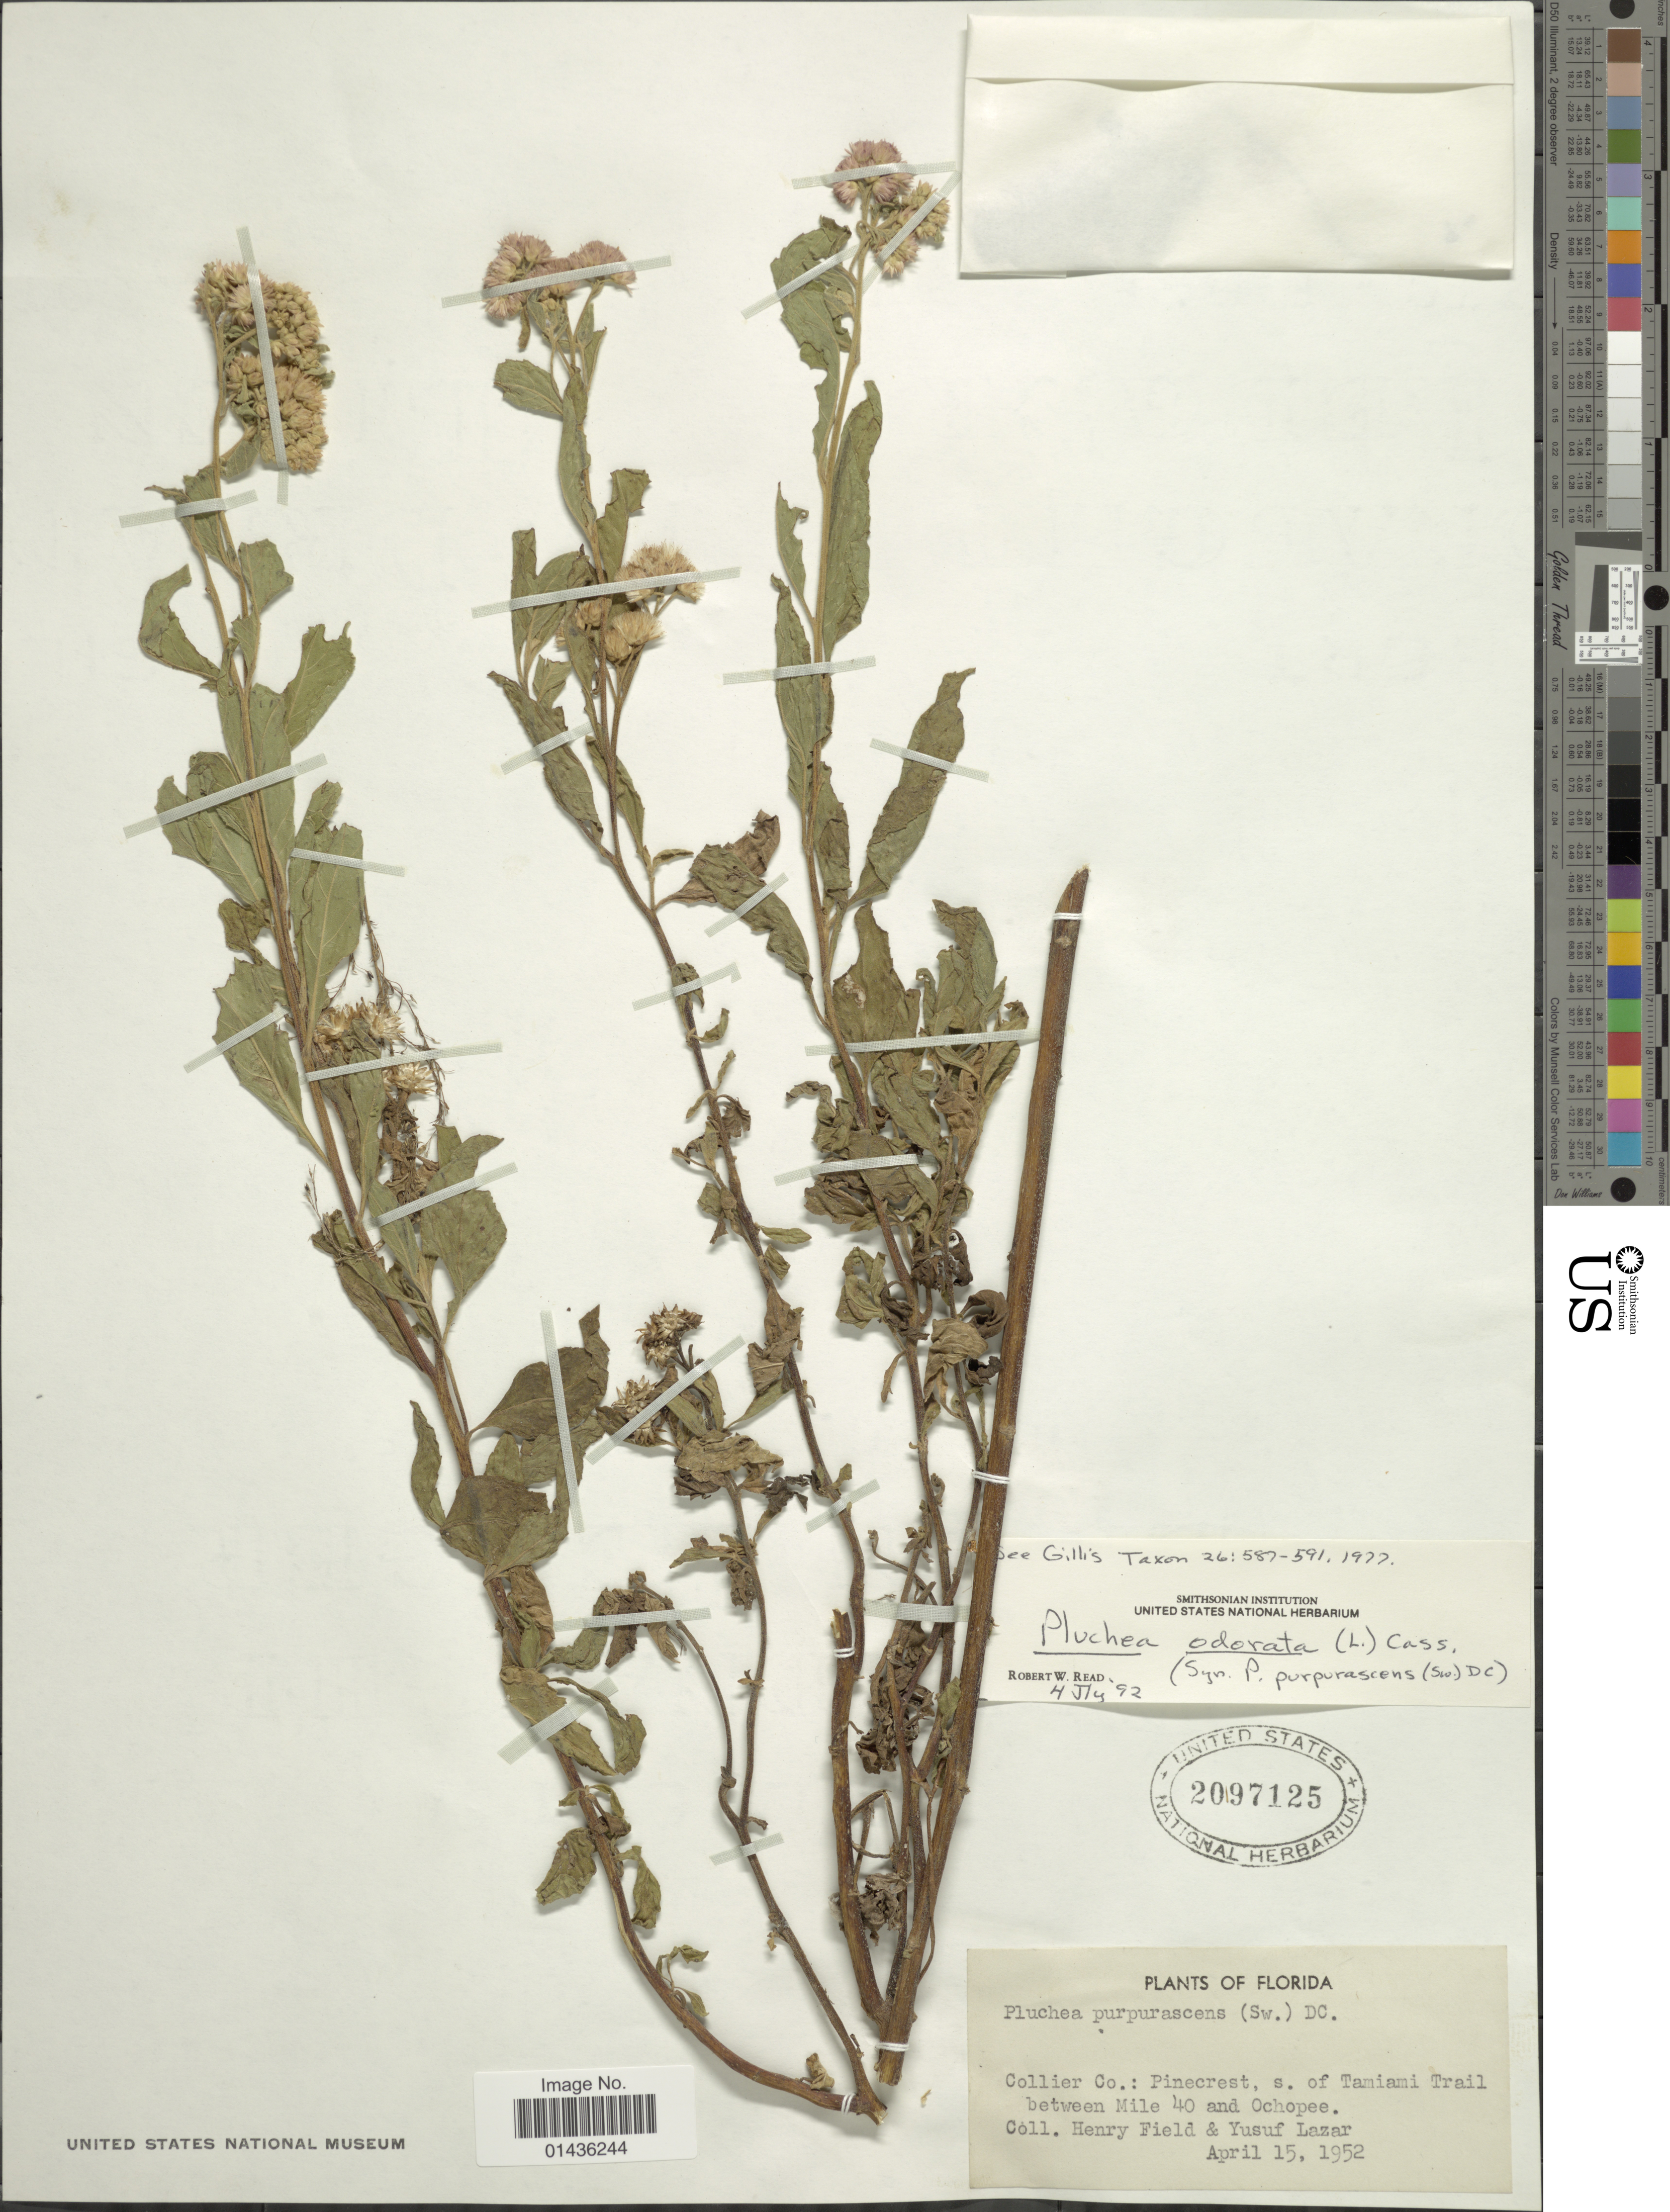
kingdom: Plantae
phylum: Tracheophyta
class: Magnoliopsida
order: Asterales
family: Asteraceae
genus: Pluchea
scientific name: Pluchea odorata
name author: (L.) Cass.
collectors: H. Field & Y. Lazar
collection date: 1952-04-15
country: United States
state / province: Florida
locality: Collier Co., Pinecrest, s. of Tamiami Trail between Mile 40 and Ochopee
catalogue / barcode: US 2097125